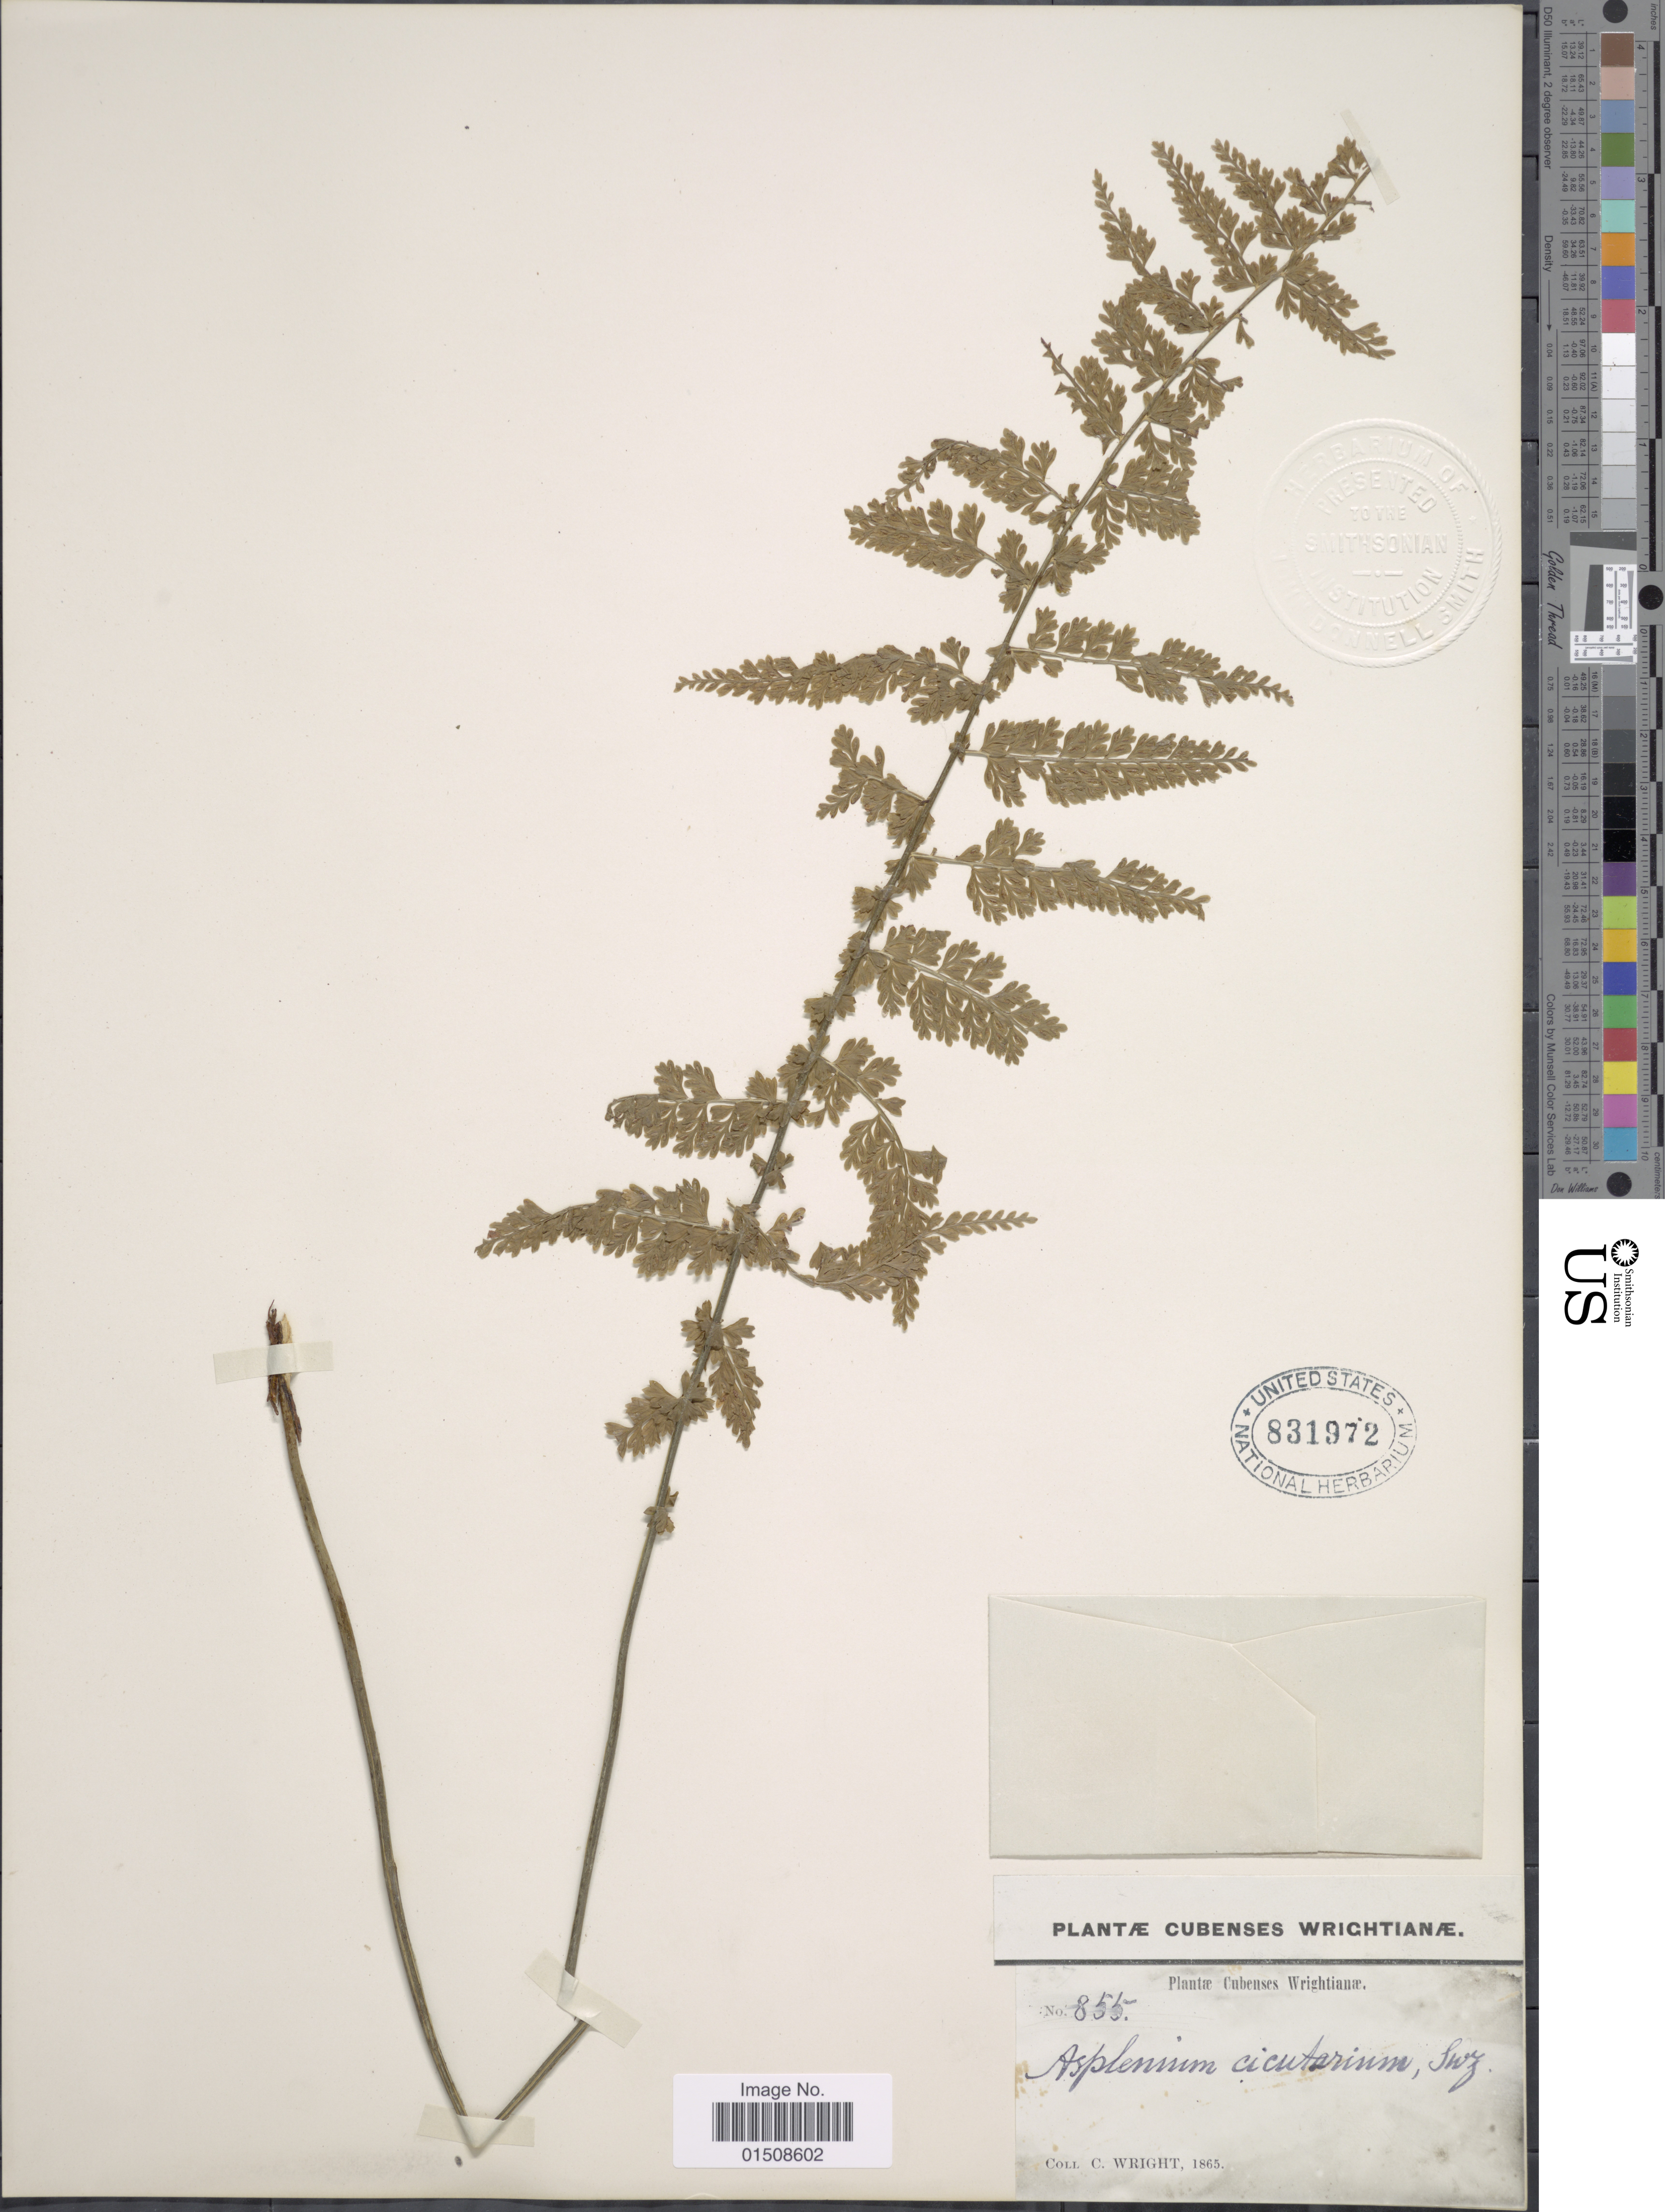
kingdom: Plantae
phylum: Tracheophyta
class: Polypodiopsida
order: Polypodiales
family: Aspleniaceae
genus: Asplenium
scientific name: Asplenium cristatum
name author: Lam.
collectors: C. Wright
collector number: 855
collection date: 1865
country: Cuba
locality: Cubenses Wrightianae.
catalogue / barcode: US 831972